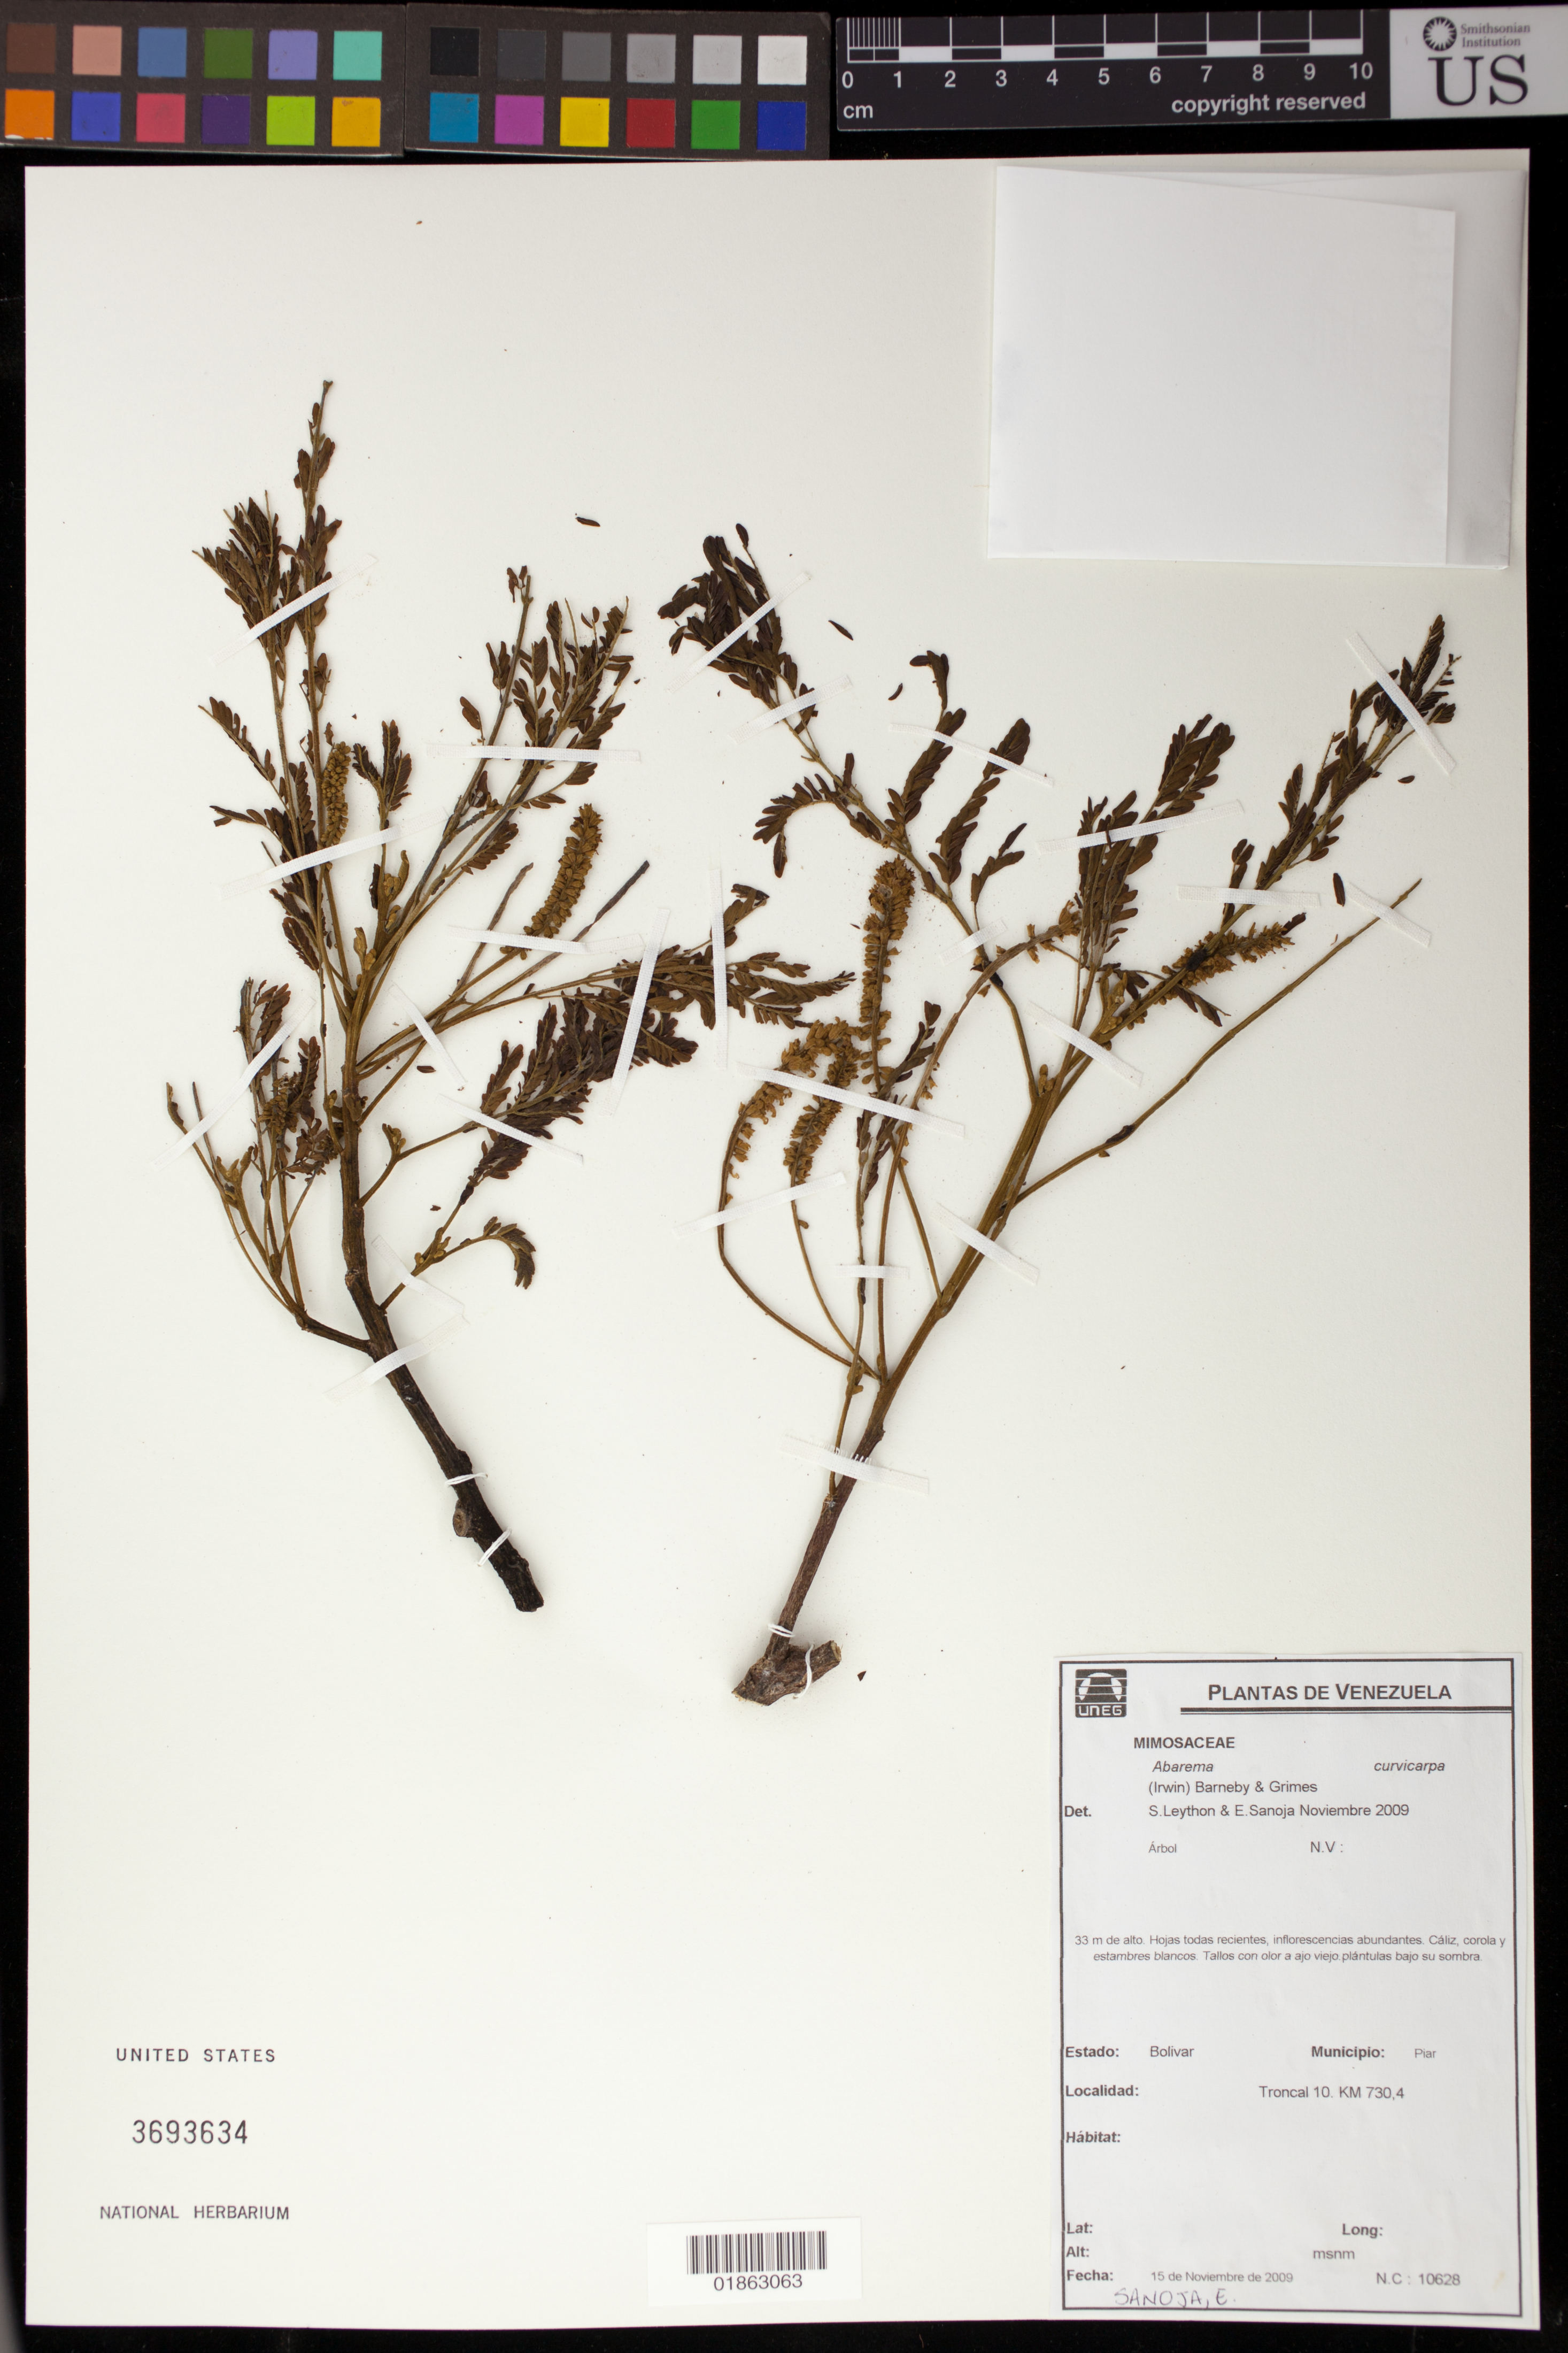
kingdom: Plantae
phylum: Tracheophyta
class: Magnoliopsida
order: Fabales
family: Fabaceae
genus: Abarema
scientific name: Abarema curvicarpa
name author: (H.S. Irwin) Barneby & J.W. Grimes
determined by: Leython, S.; Sanoja, Elio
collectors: E. Sanoja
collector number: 10628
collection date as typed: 15 de Noviembre de 2009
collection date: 2009-11-15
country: Venezuela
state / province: Bolívar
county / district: Piar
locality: Troncal 10. Km 730.4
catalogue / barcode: US 3693634